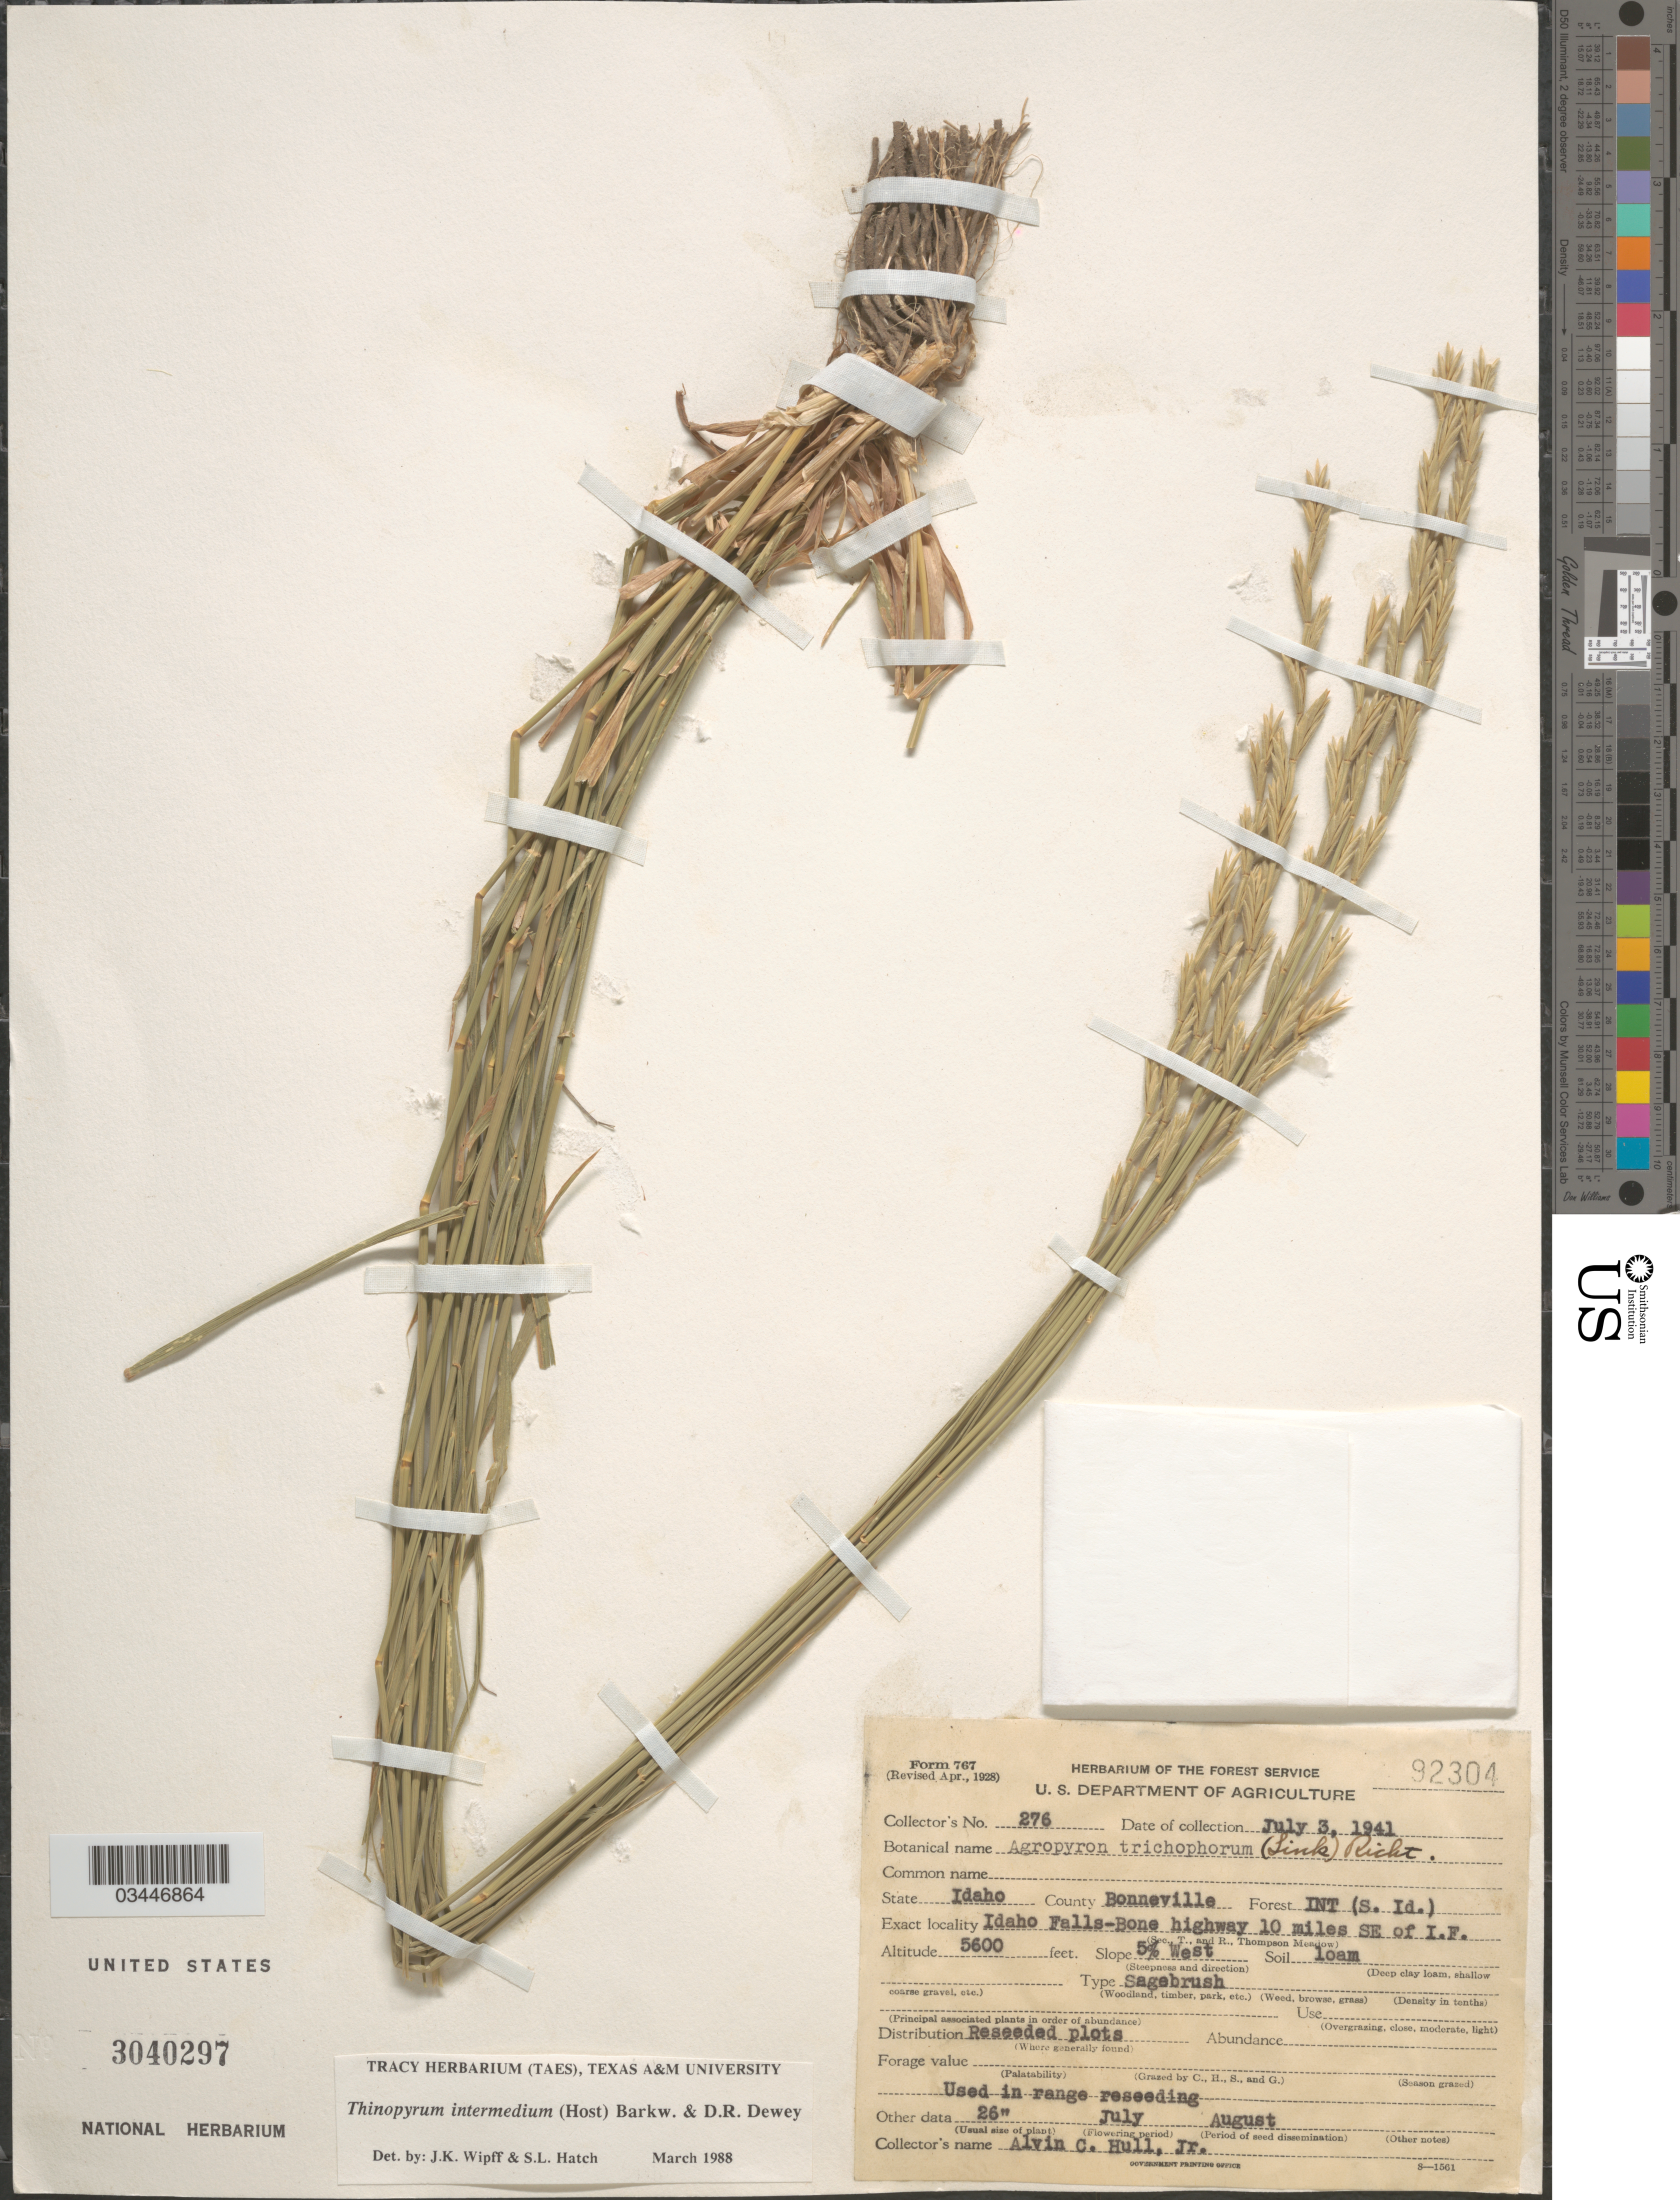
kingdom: Plantae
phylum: Tracheophyta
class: Liliopsida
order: Poales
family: Poaceae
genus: Aegilops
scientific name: Aegilops sp.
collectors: A. Hull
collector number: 276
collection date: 1941-07-03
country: United States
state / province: Idaho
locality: County Bonneville. Forest INT (S. Id.) Idaho Falls-Bone highway 10 miles SE of I.F. Slope 5% west.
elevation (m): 1707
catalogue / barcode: US 3040297